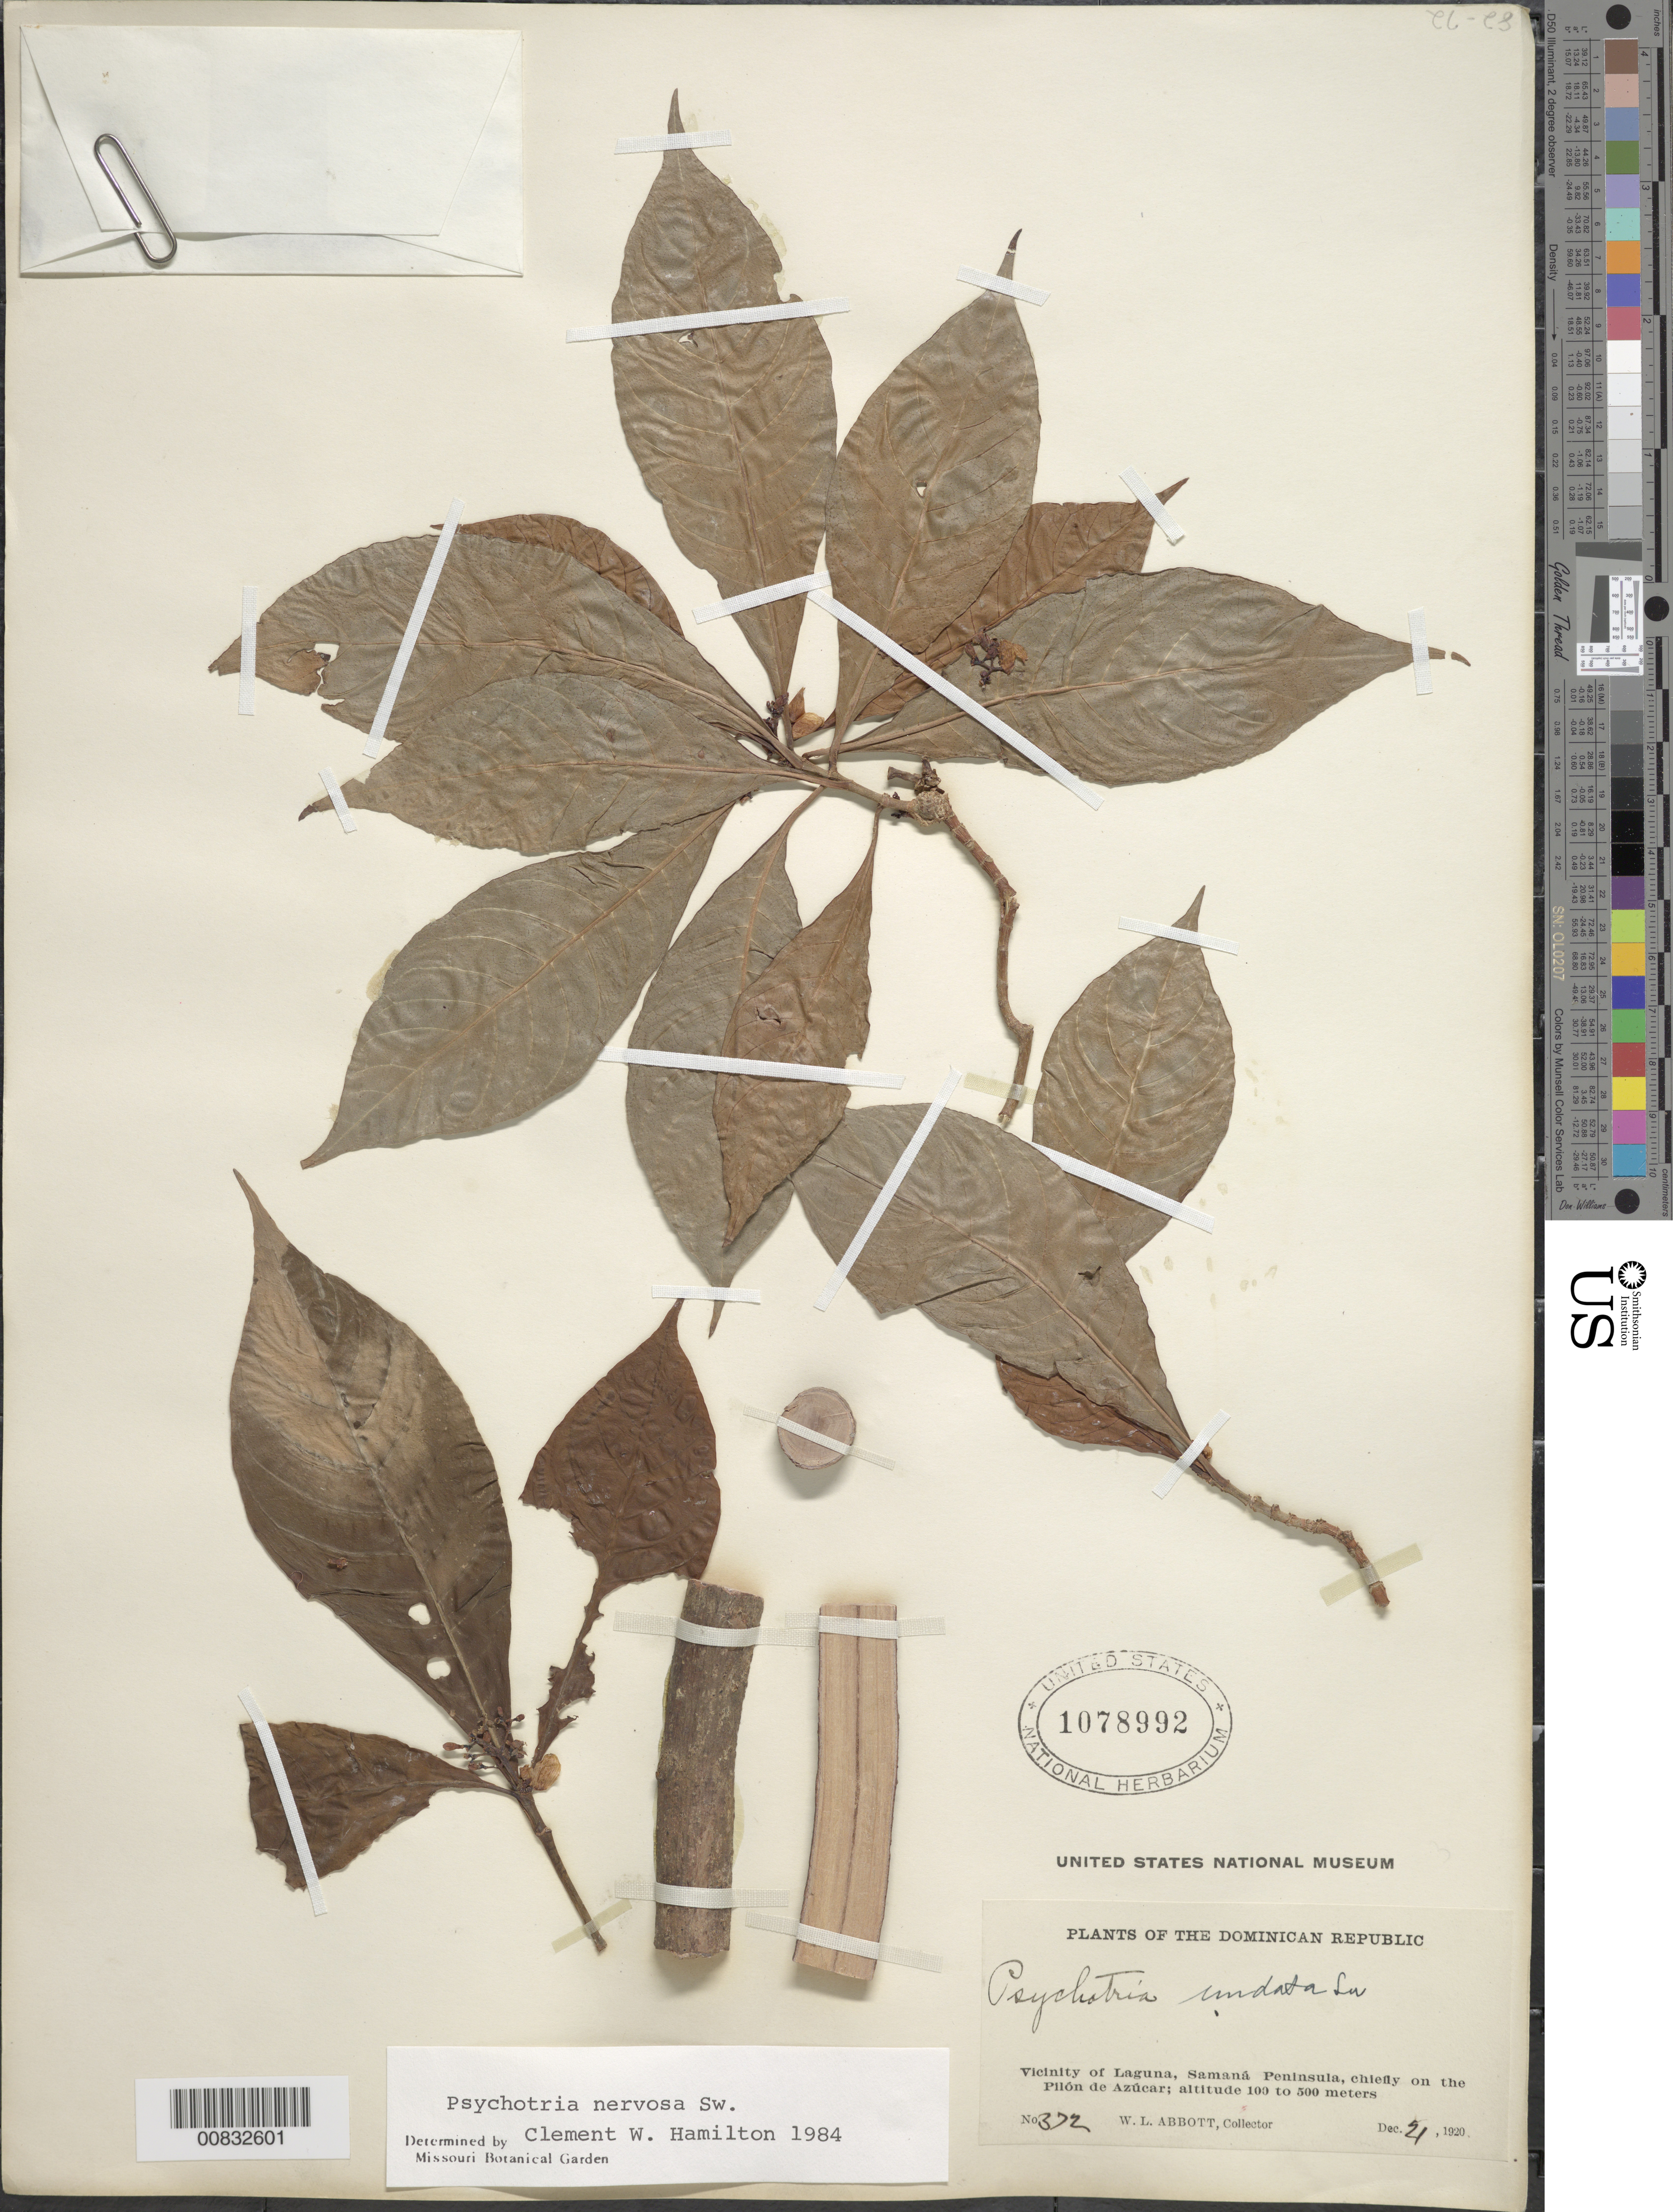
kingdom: Plantae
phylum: Tracheophyta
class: Magnoliopsida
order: Gentianales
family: Rubiaceae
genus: Psychotria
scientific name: Psychotria nervosa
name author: Sw.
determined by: Hamilton, C. W.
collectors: W. L. Abbott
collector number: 372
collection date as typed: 21 Dec 1920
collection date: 1920-12-21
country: Dominican Republic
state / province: Samana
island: Hispaniola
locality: Vicinity of Laguna, Samaná Peninsula, chiefly on the Pilón de Azúcar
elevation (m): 100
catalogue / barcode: US 1078992